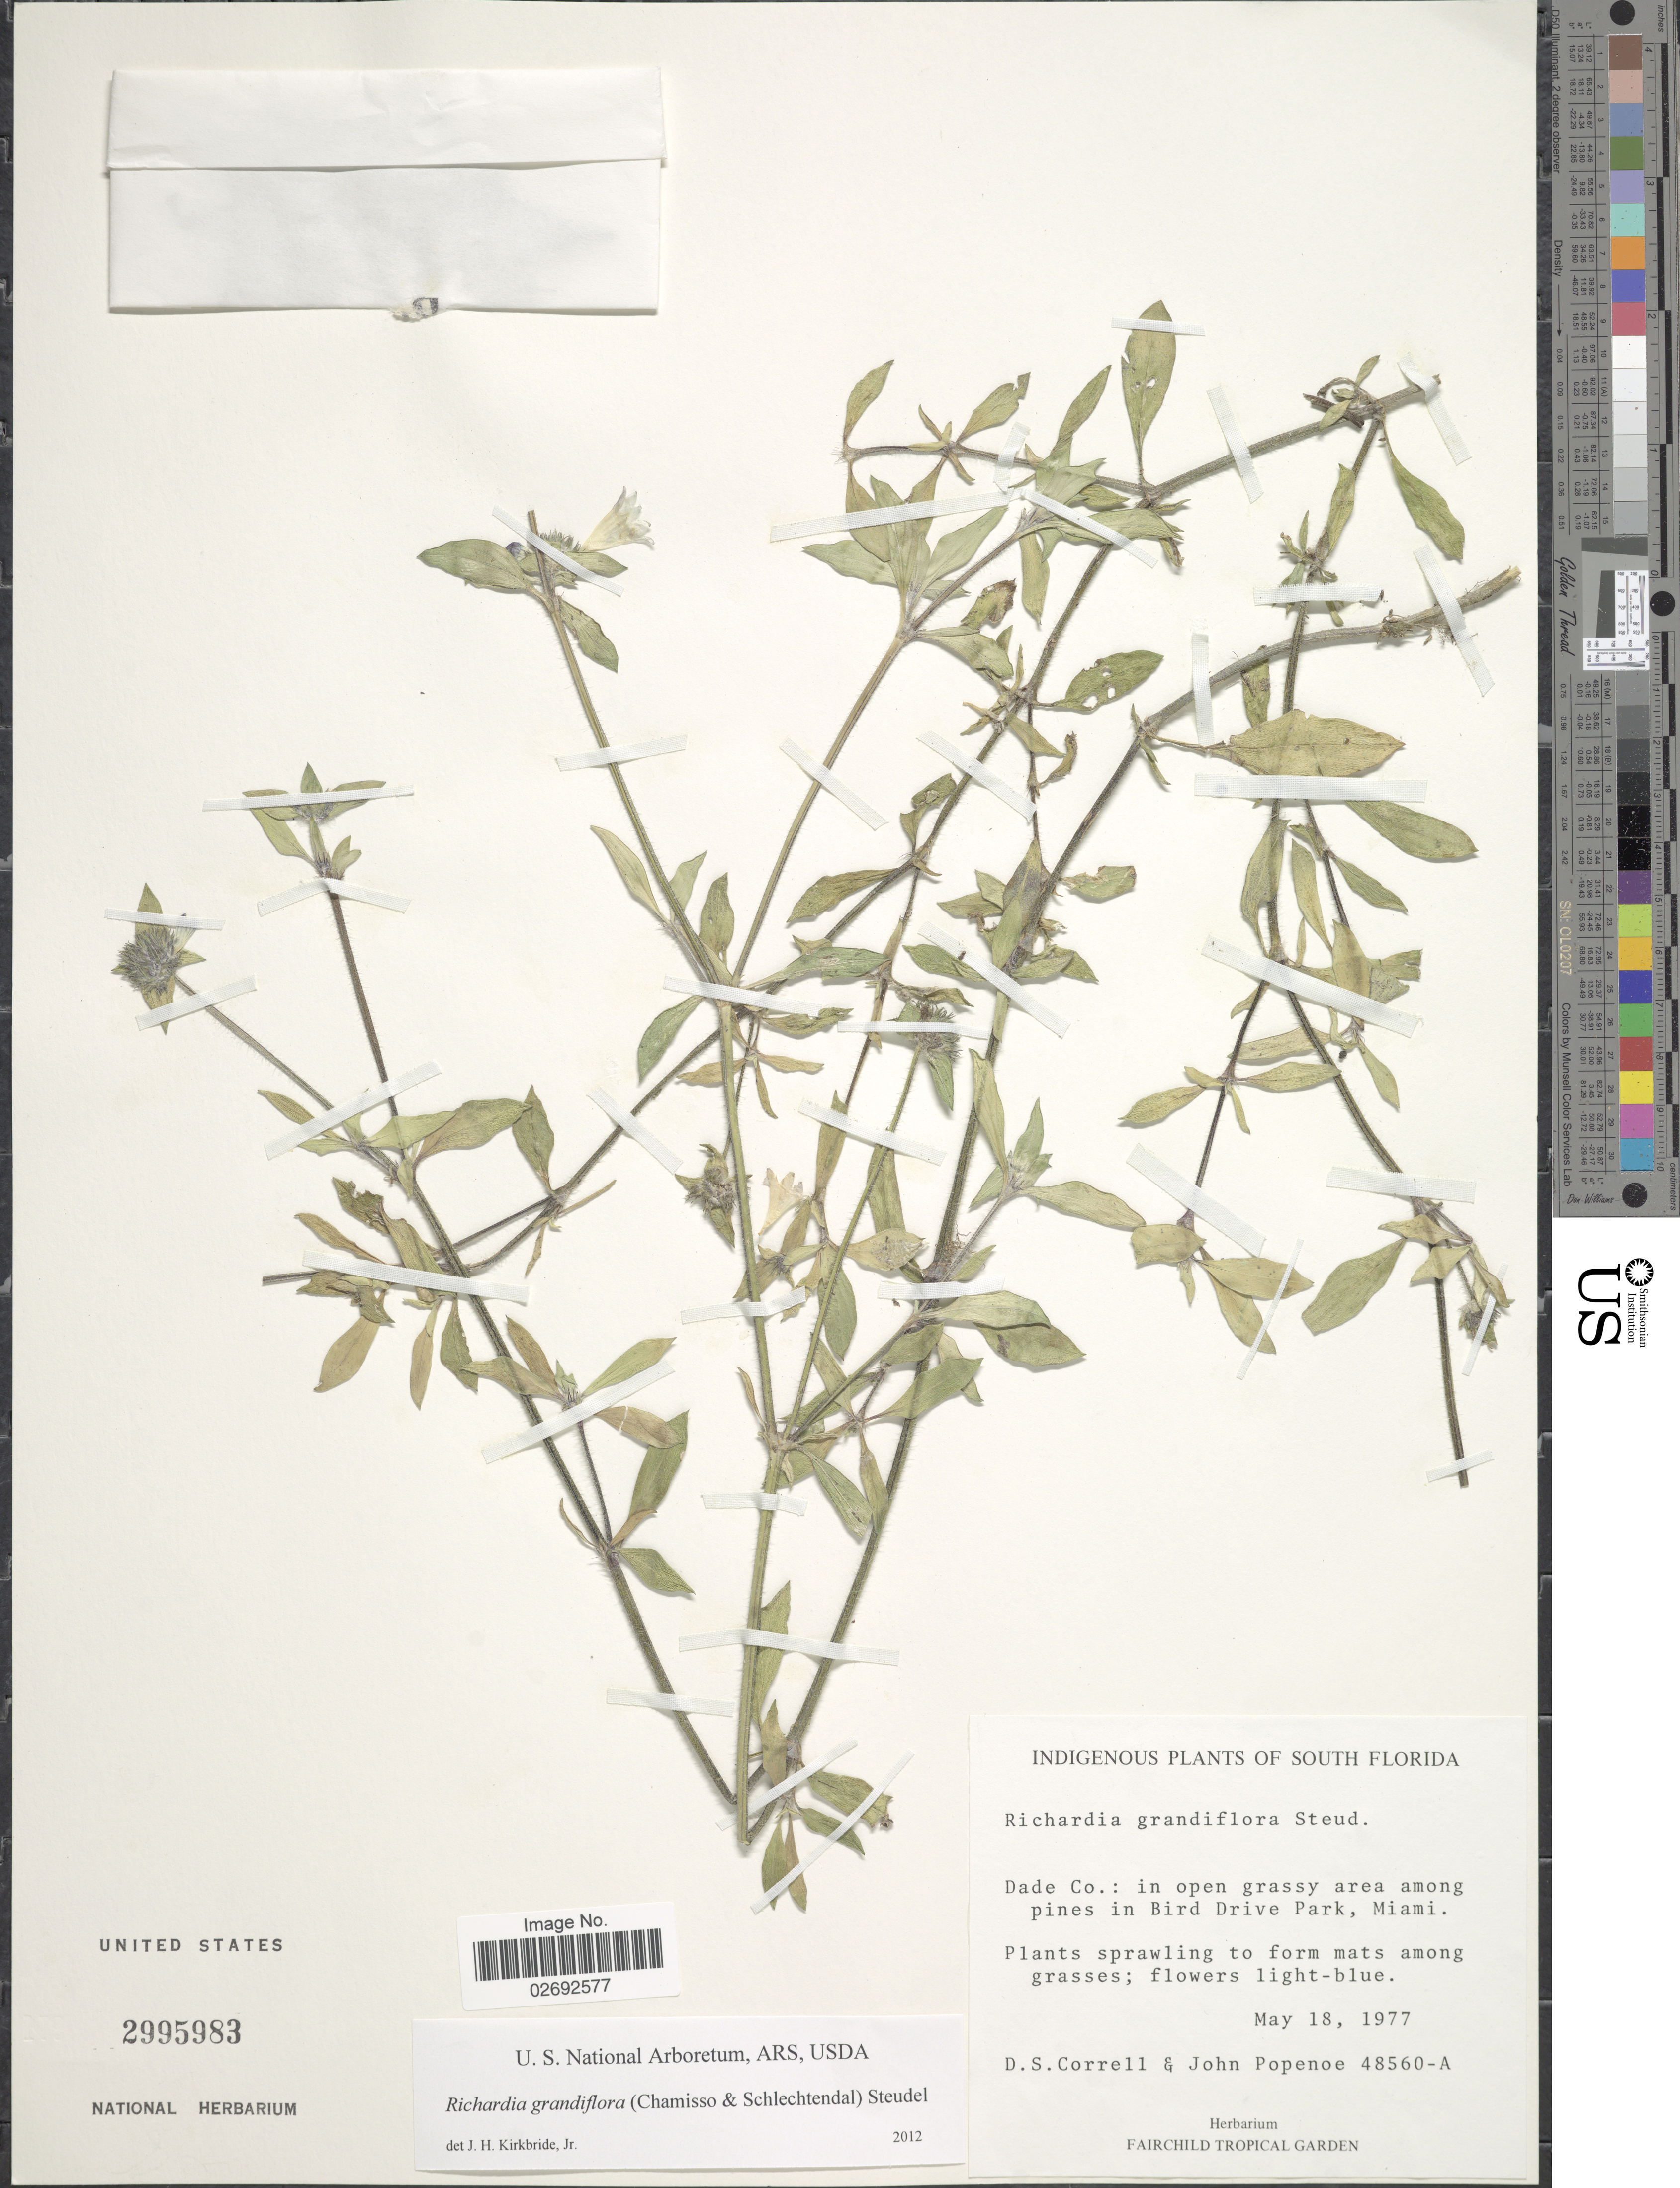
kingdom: Plantae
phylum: Tracheophyta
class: Magnoliopsida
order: Gentianales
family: Rubiaceae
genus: Richardia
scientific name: Richardia grandiflora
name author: (Cham. & Schltdl.) Steud.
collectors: D. S. Correll & J. Popenoe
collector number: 48560A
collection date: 1977-05-18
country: United States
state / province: Florida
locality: South Florida, Dade Co.: in open grassy area among pines in Bird Drive Park, Miami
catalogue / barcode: US 2995983